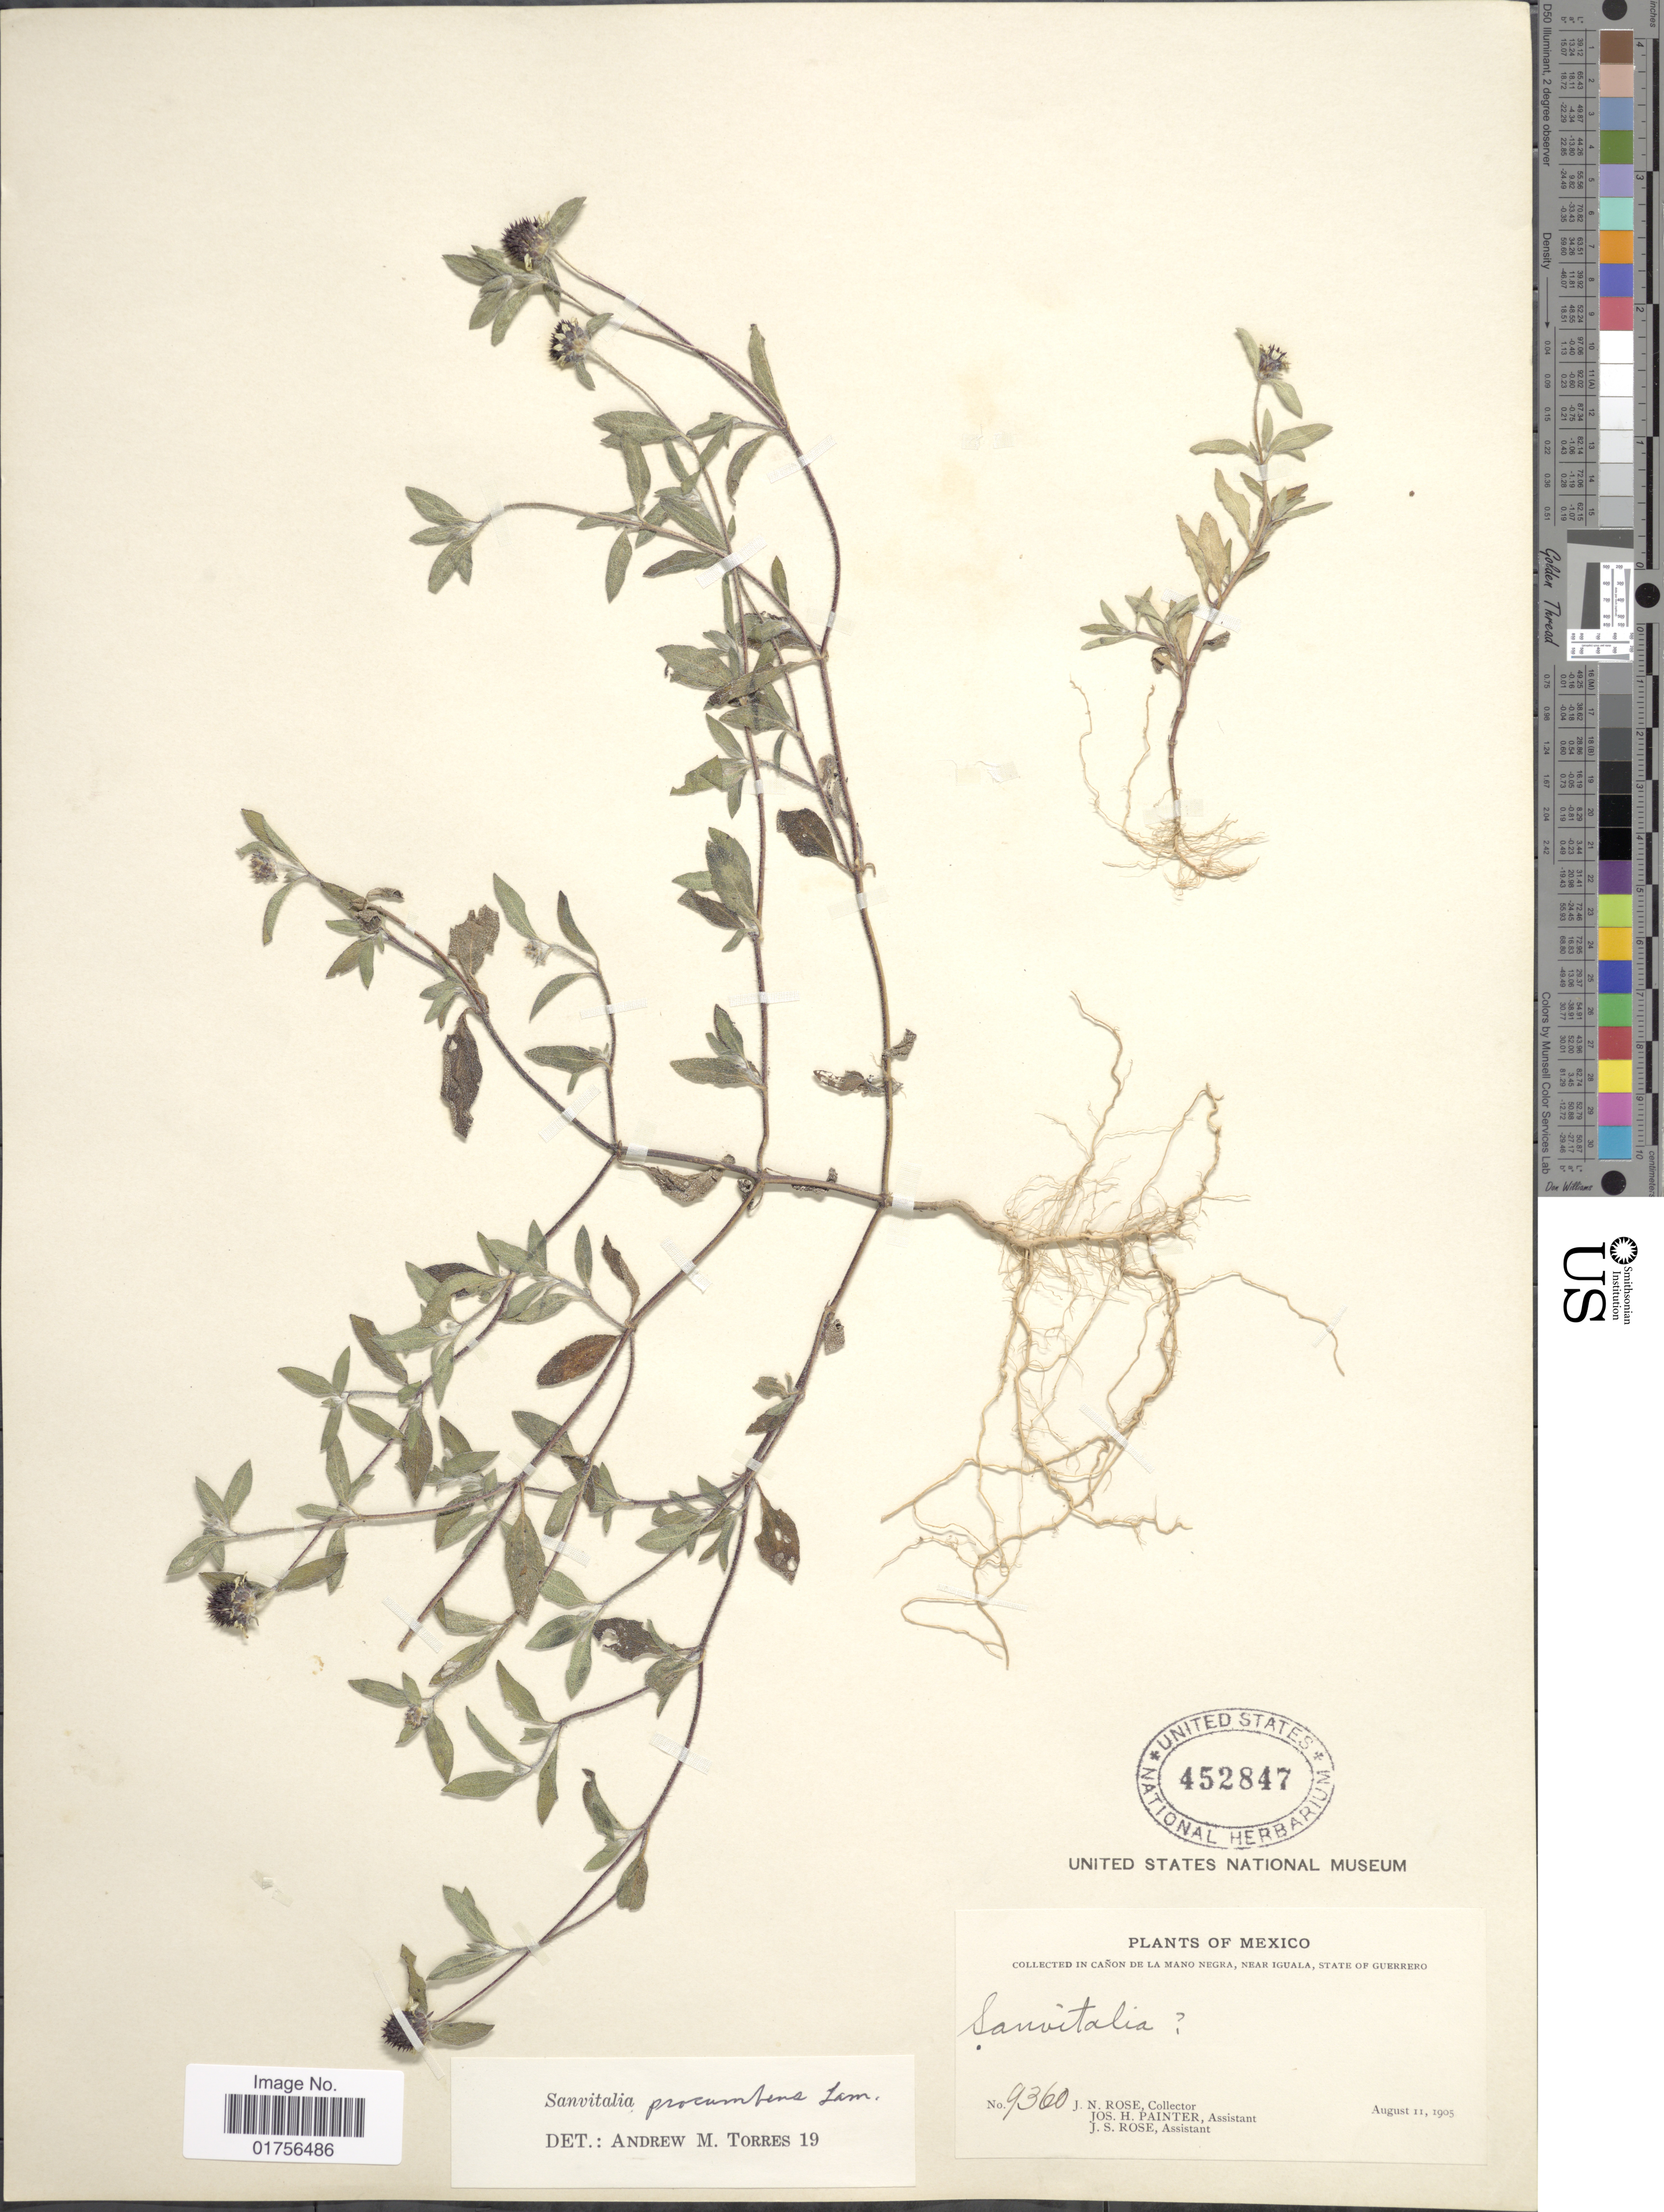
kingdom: Plantae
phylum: Tracheophyta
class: Magnoliopsida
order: Asterales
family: Asteraceae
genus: Sanvitalia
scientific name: Sanvitalia procumbens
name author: Lam.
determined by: Skibicki, Samuel V.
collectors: J. N. Rose, J. H. Painter & J. S. Rose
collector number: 9360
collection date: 1905-08-11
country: Mexico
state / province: Guerrero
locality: In canon de la Mano Negra, Near Iguala, State of Guerrero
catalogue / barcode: US 452847